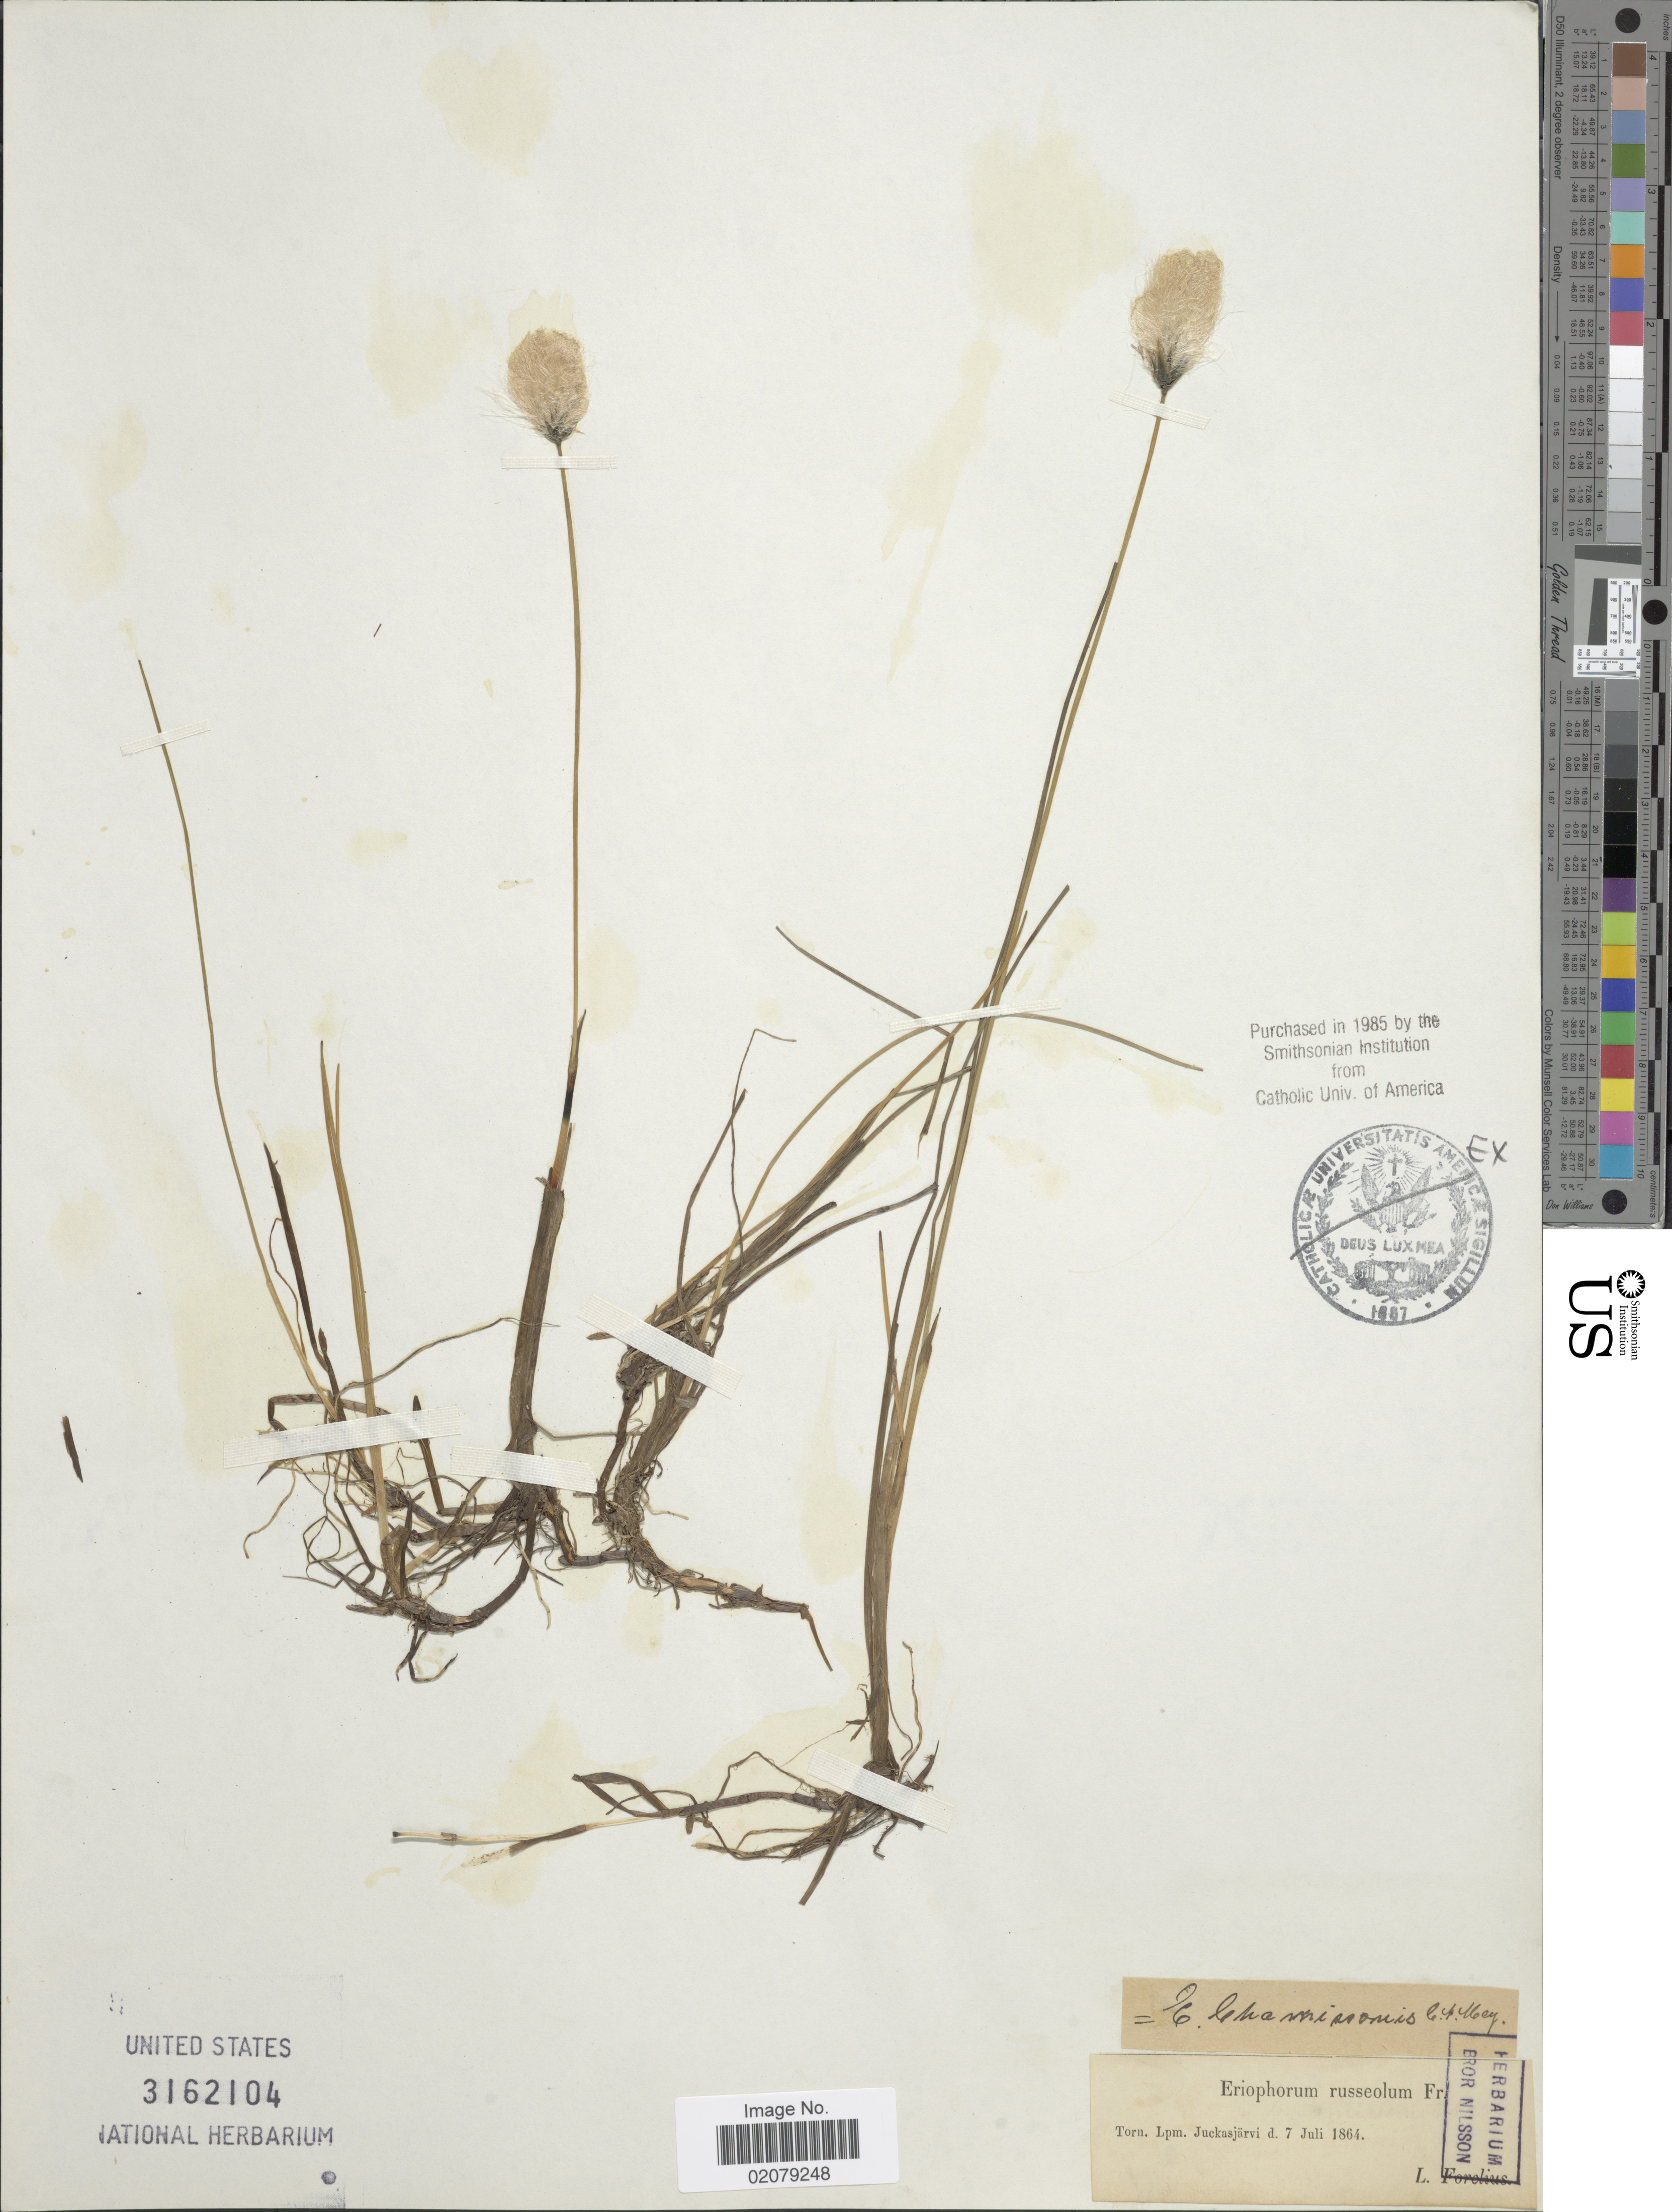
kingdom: Plantae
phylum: Tracheophyta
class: Liliopsida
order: Poales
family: Cyperaceae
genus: Eriophorum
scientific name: Eriophorum chamissonis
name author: C.A. Mey.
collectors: L. Forelius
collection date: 1864-07-07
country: Sweden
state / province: Norrbotten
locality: Torn. Lpm., Juckasjarvi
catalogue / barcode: US 3162104